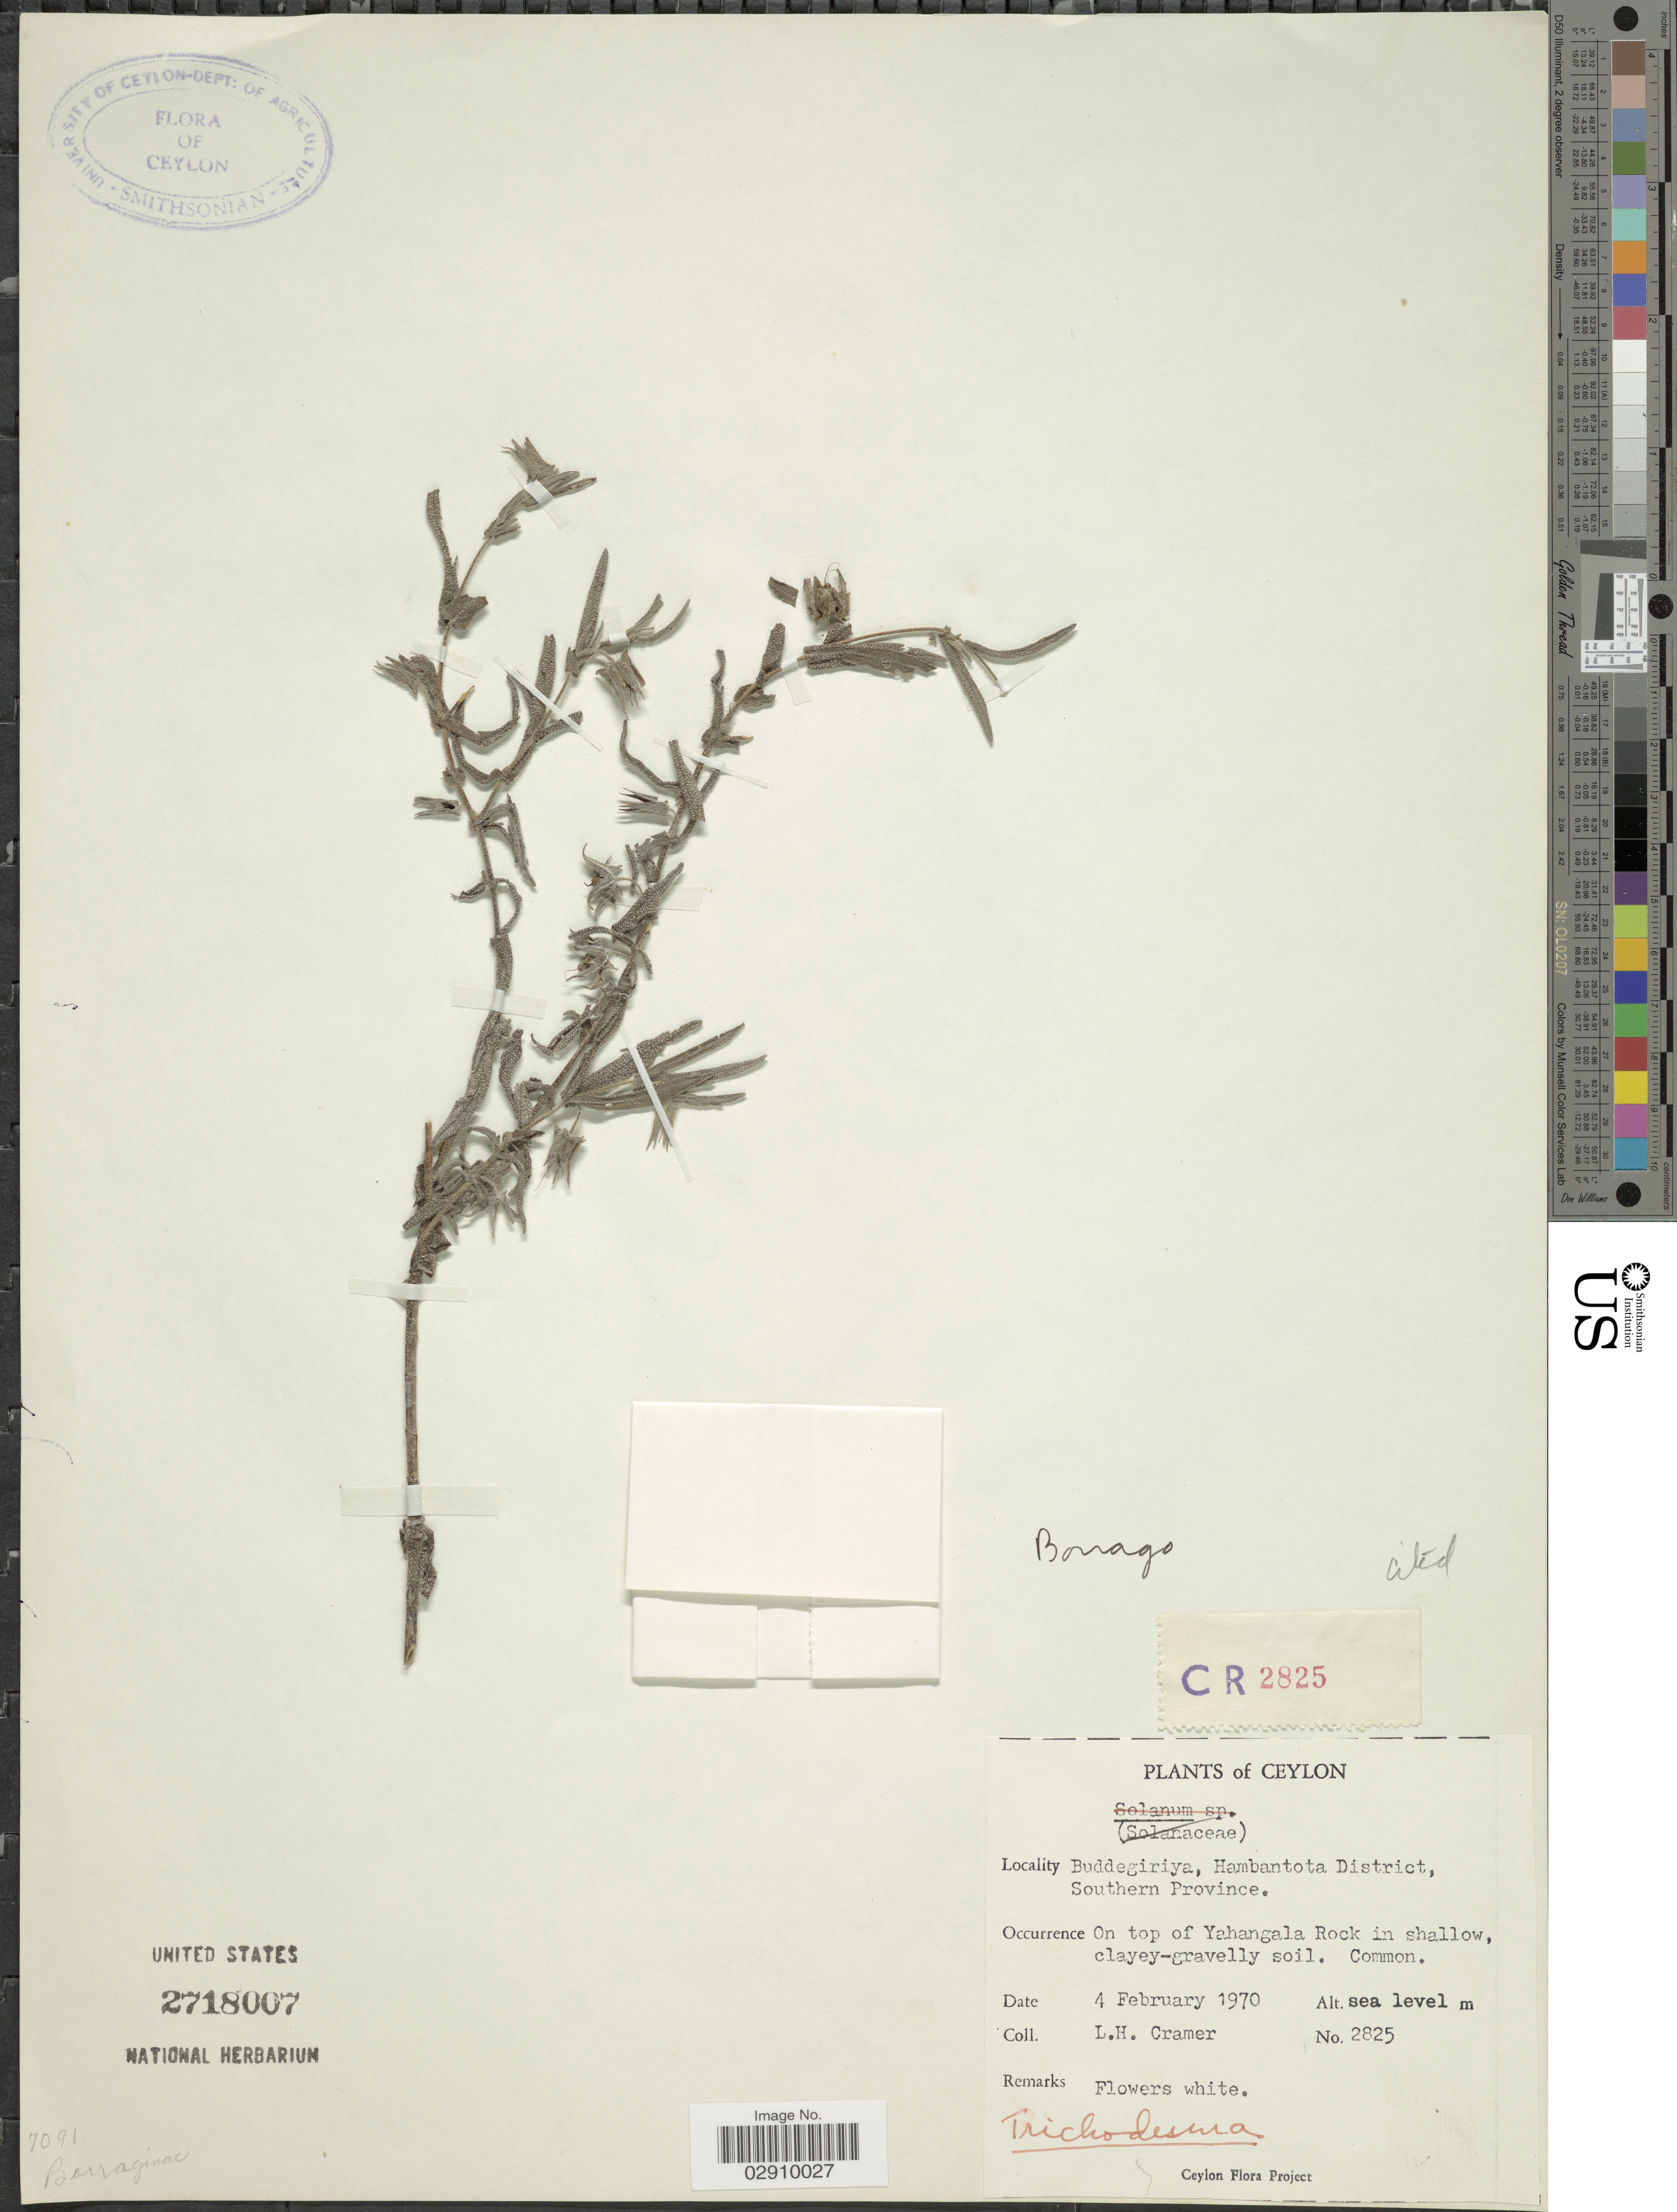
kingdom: Plantae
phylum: Tracheophyta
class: Magnoliopsida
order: Boraginales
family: Boraginaceae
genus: Borago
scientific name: Borago sp.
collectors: L. H. Cramer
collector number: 2825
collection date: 1970-02-04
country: Sri Lanka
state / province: Southern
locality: Ceylon, Buddegiriya, Hambantota District, On top of Yahangala Rock in shallow.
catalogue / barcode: US 2718007